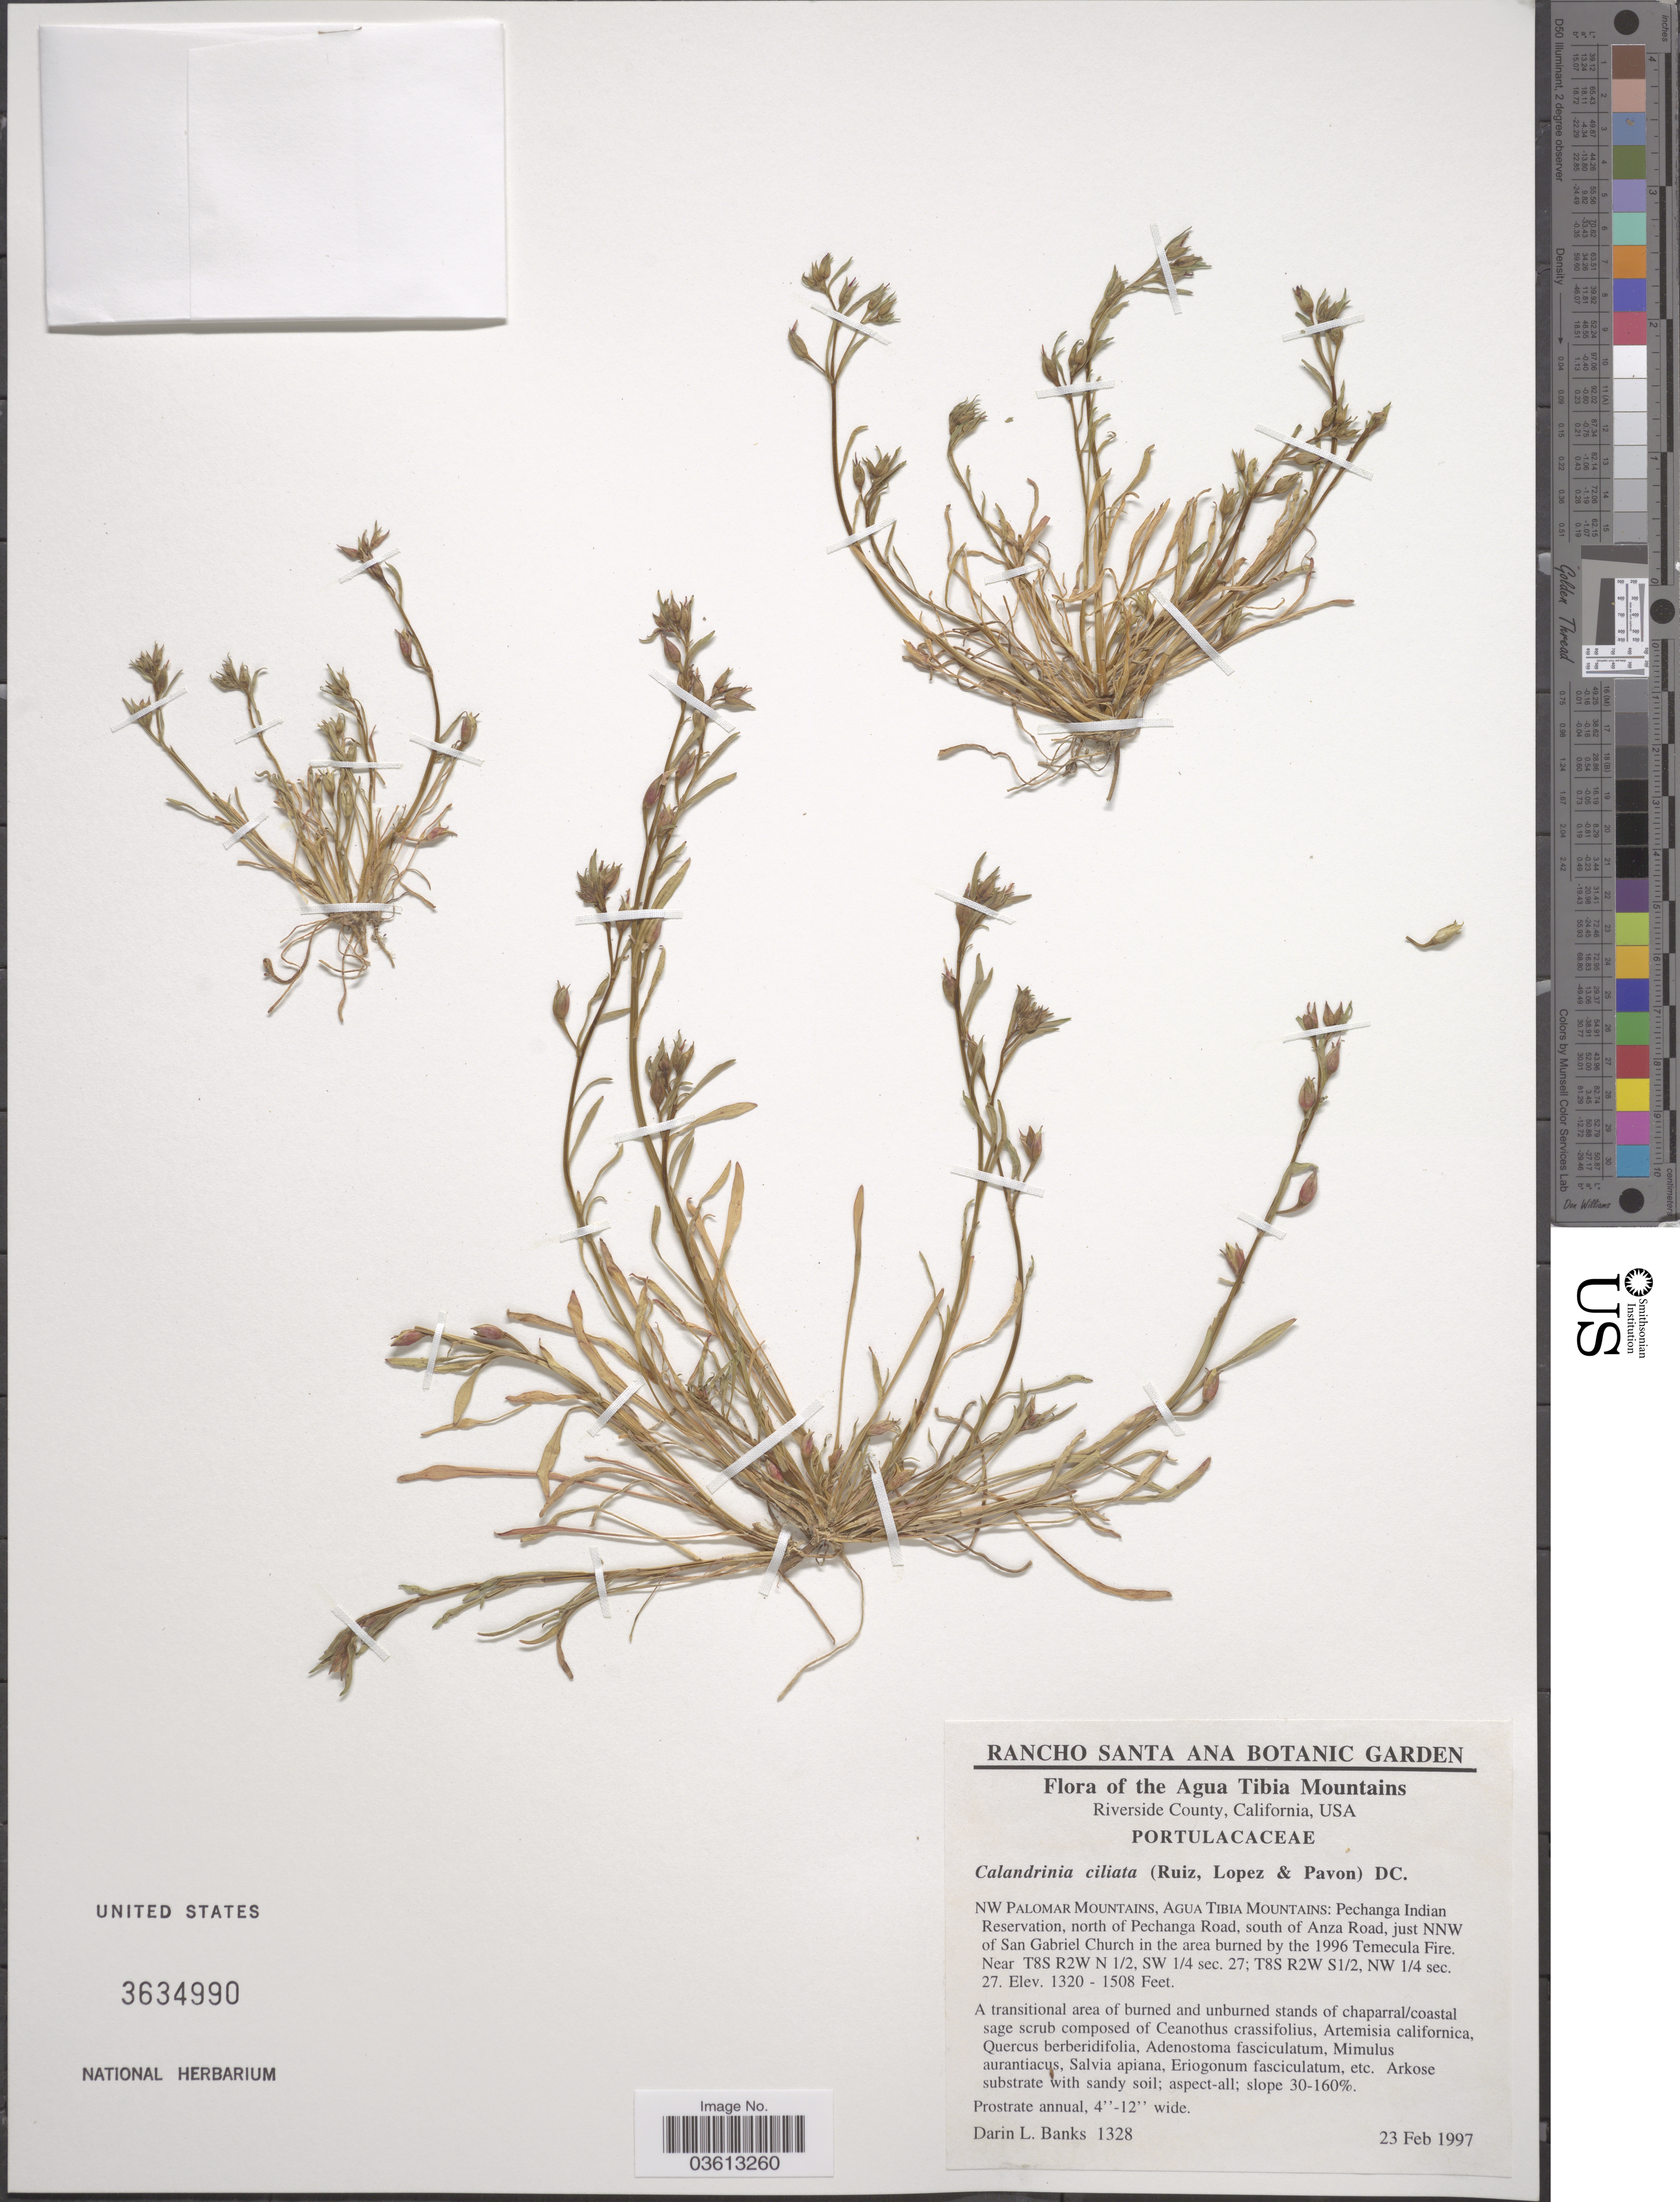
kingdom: Plantae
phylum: Tracheophyta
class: Magnoliopsida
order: Caryophyllales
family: Montiaceae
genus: Calandrinia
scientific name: Calandrinia ciliata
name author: (Ruiz & Pav.) DC.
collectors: D. Banks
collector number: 1328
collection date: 1997-02-23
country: United States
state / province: California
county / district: Riverside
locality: The Agua Tibia Mountains. Riverside County. NW Palomar Mountains, Agua Tibia Mountains: Pechanga Indian Reservation, north of Pechanga Road, south of Anza Road, just NNW of San Gabriel Church in the area burned by the 1996 Temecula Fire. Near T8S R2W N½, SW ¼ sec. 27; T8S R2W S½, NW¼ sec. 27.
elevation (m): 402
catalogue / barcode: US 3634990